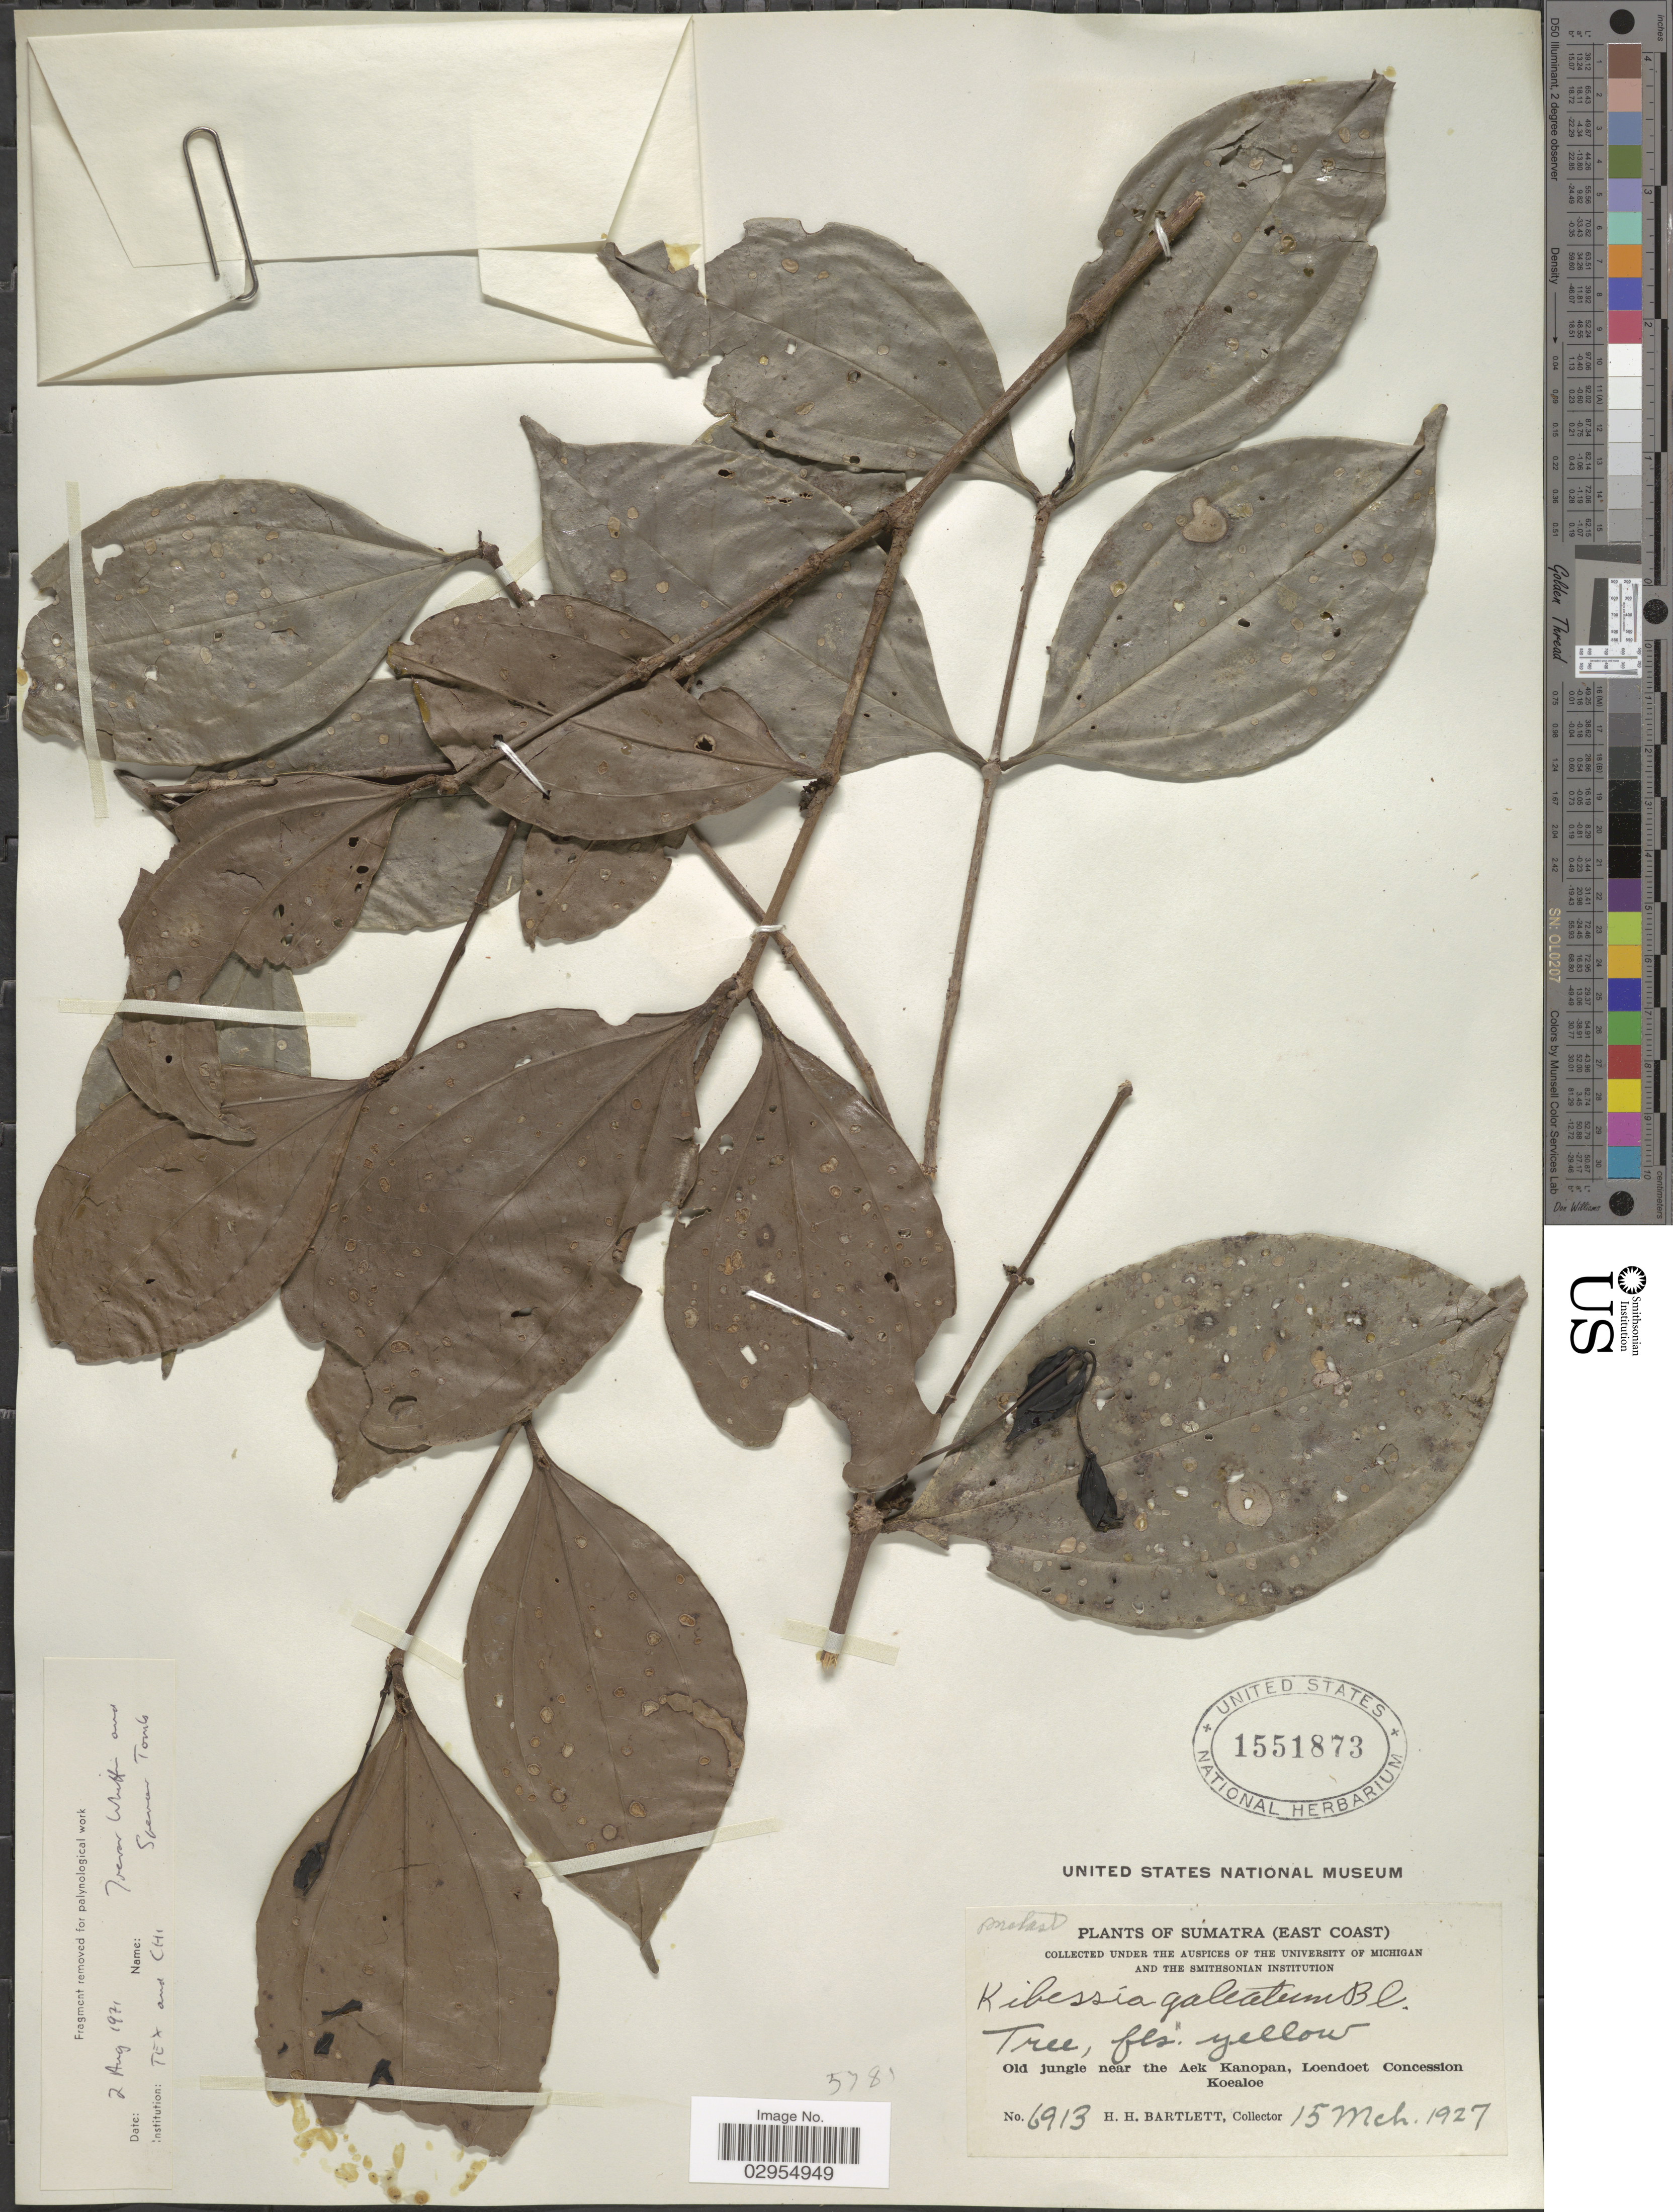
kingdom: Plantae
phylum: Tracheophyta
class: Magnoliopsida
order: Myrtales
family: Melastomataceae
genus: Pternandra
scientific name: Pternandra coerulescens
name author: Jack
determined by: Maxwell, J. F.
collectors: H. H. Bartlett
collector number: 6913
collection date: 1927-03-15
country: Indonesia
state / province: Sumatra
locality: (East Coast). Old jungle near the Aek Kanopan, Loendoet Concession, Koealoe.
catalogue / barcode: US 1551873